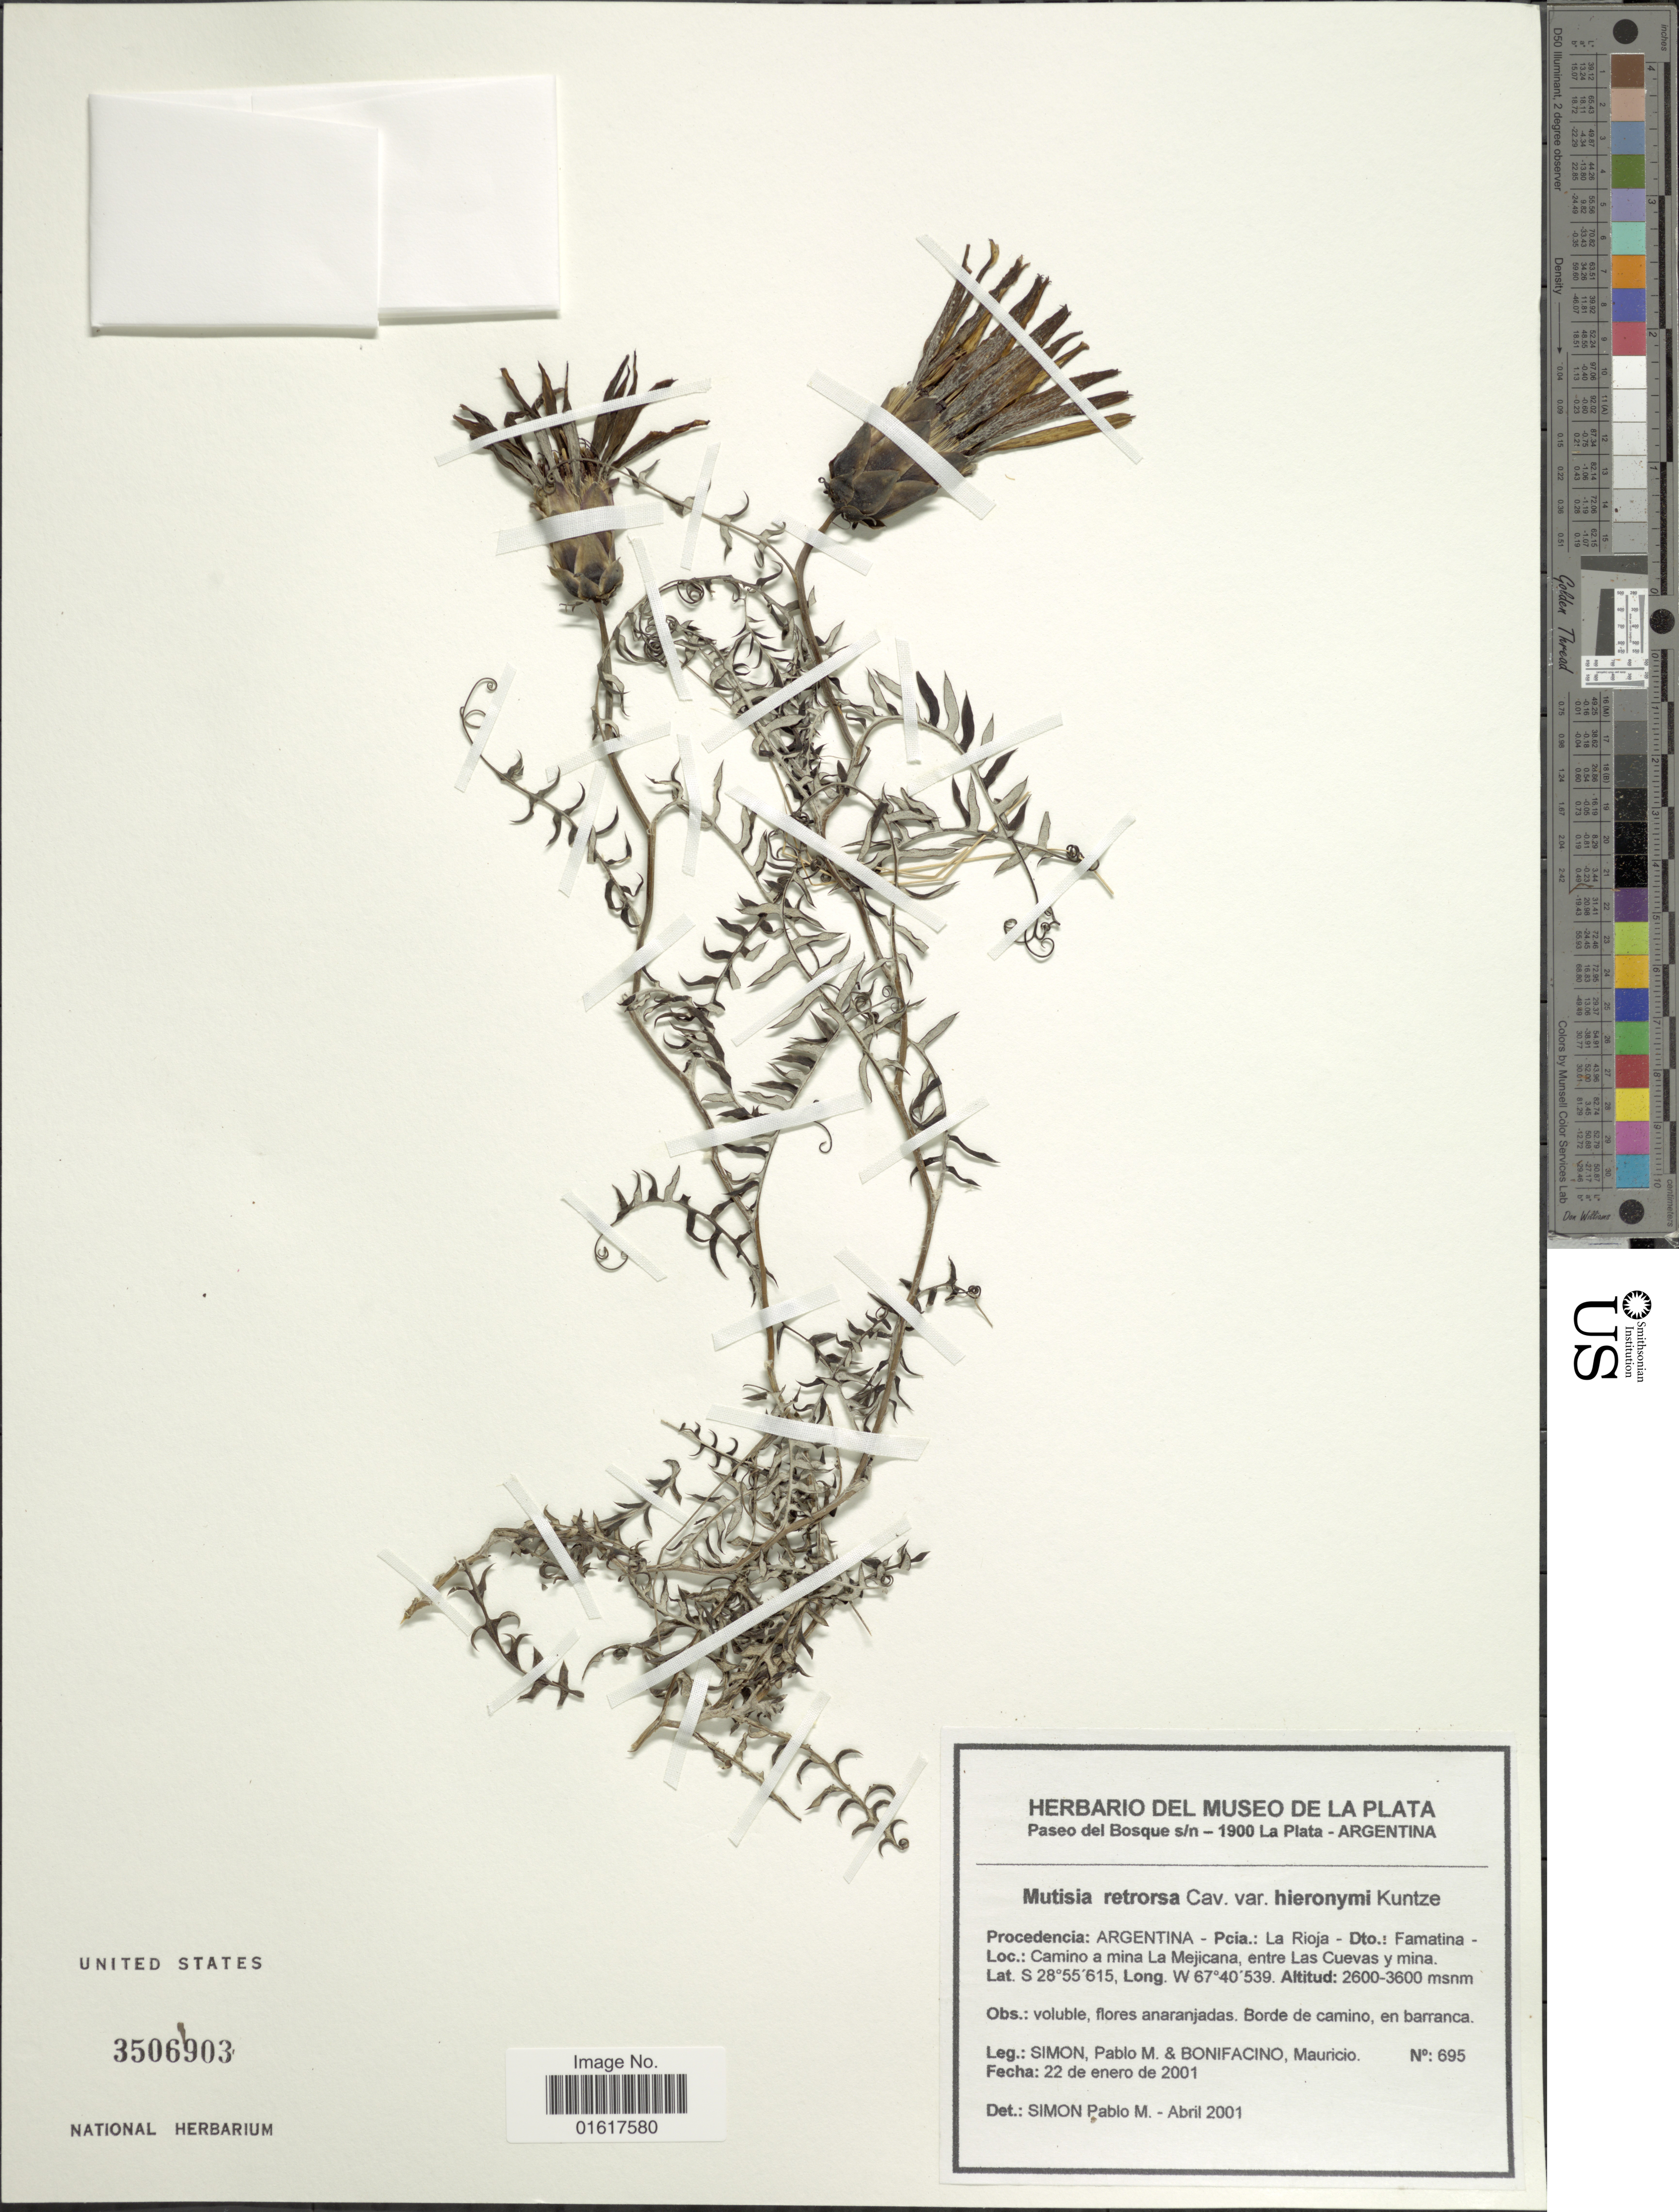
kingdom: Plantae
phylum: Tracheophyta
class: Magnoliopsida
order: Asterales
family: Asteraceae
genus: Mutisia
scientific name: Mutisia castellanosii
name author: Cabrera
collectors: P. M. Simón & M. Bonifacino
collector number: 695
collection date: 2001-01-22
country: Argentina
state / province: La Rioja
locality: Dto.: Famatina. Camino a mina La Mejicana, entre Las Cuevas y mina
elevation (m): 2600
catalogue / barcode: US 3506903